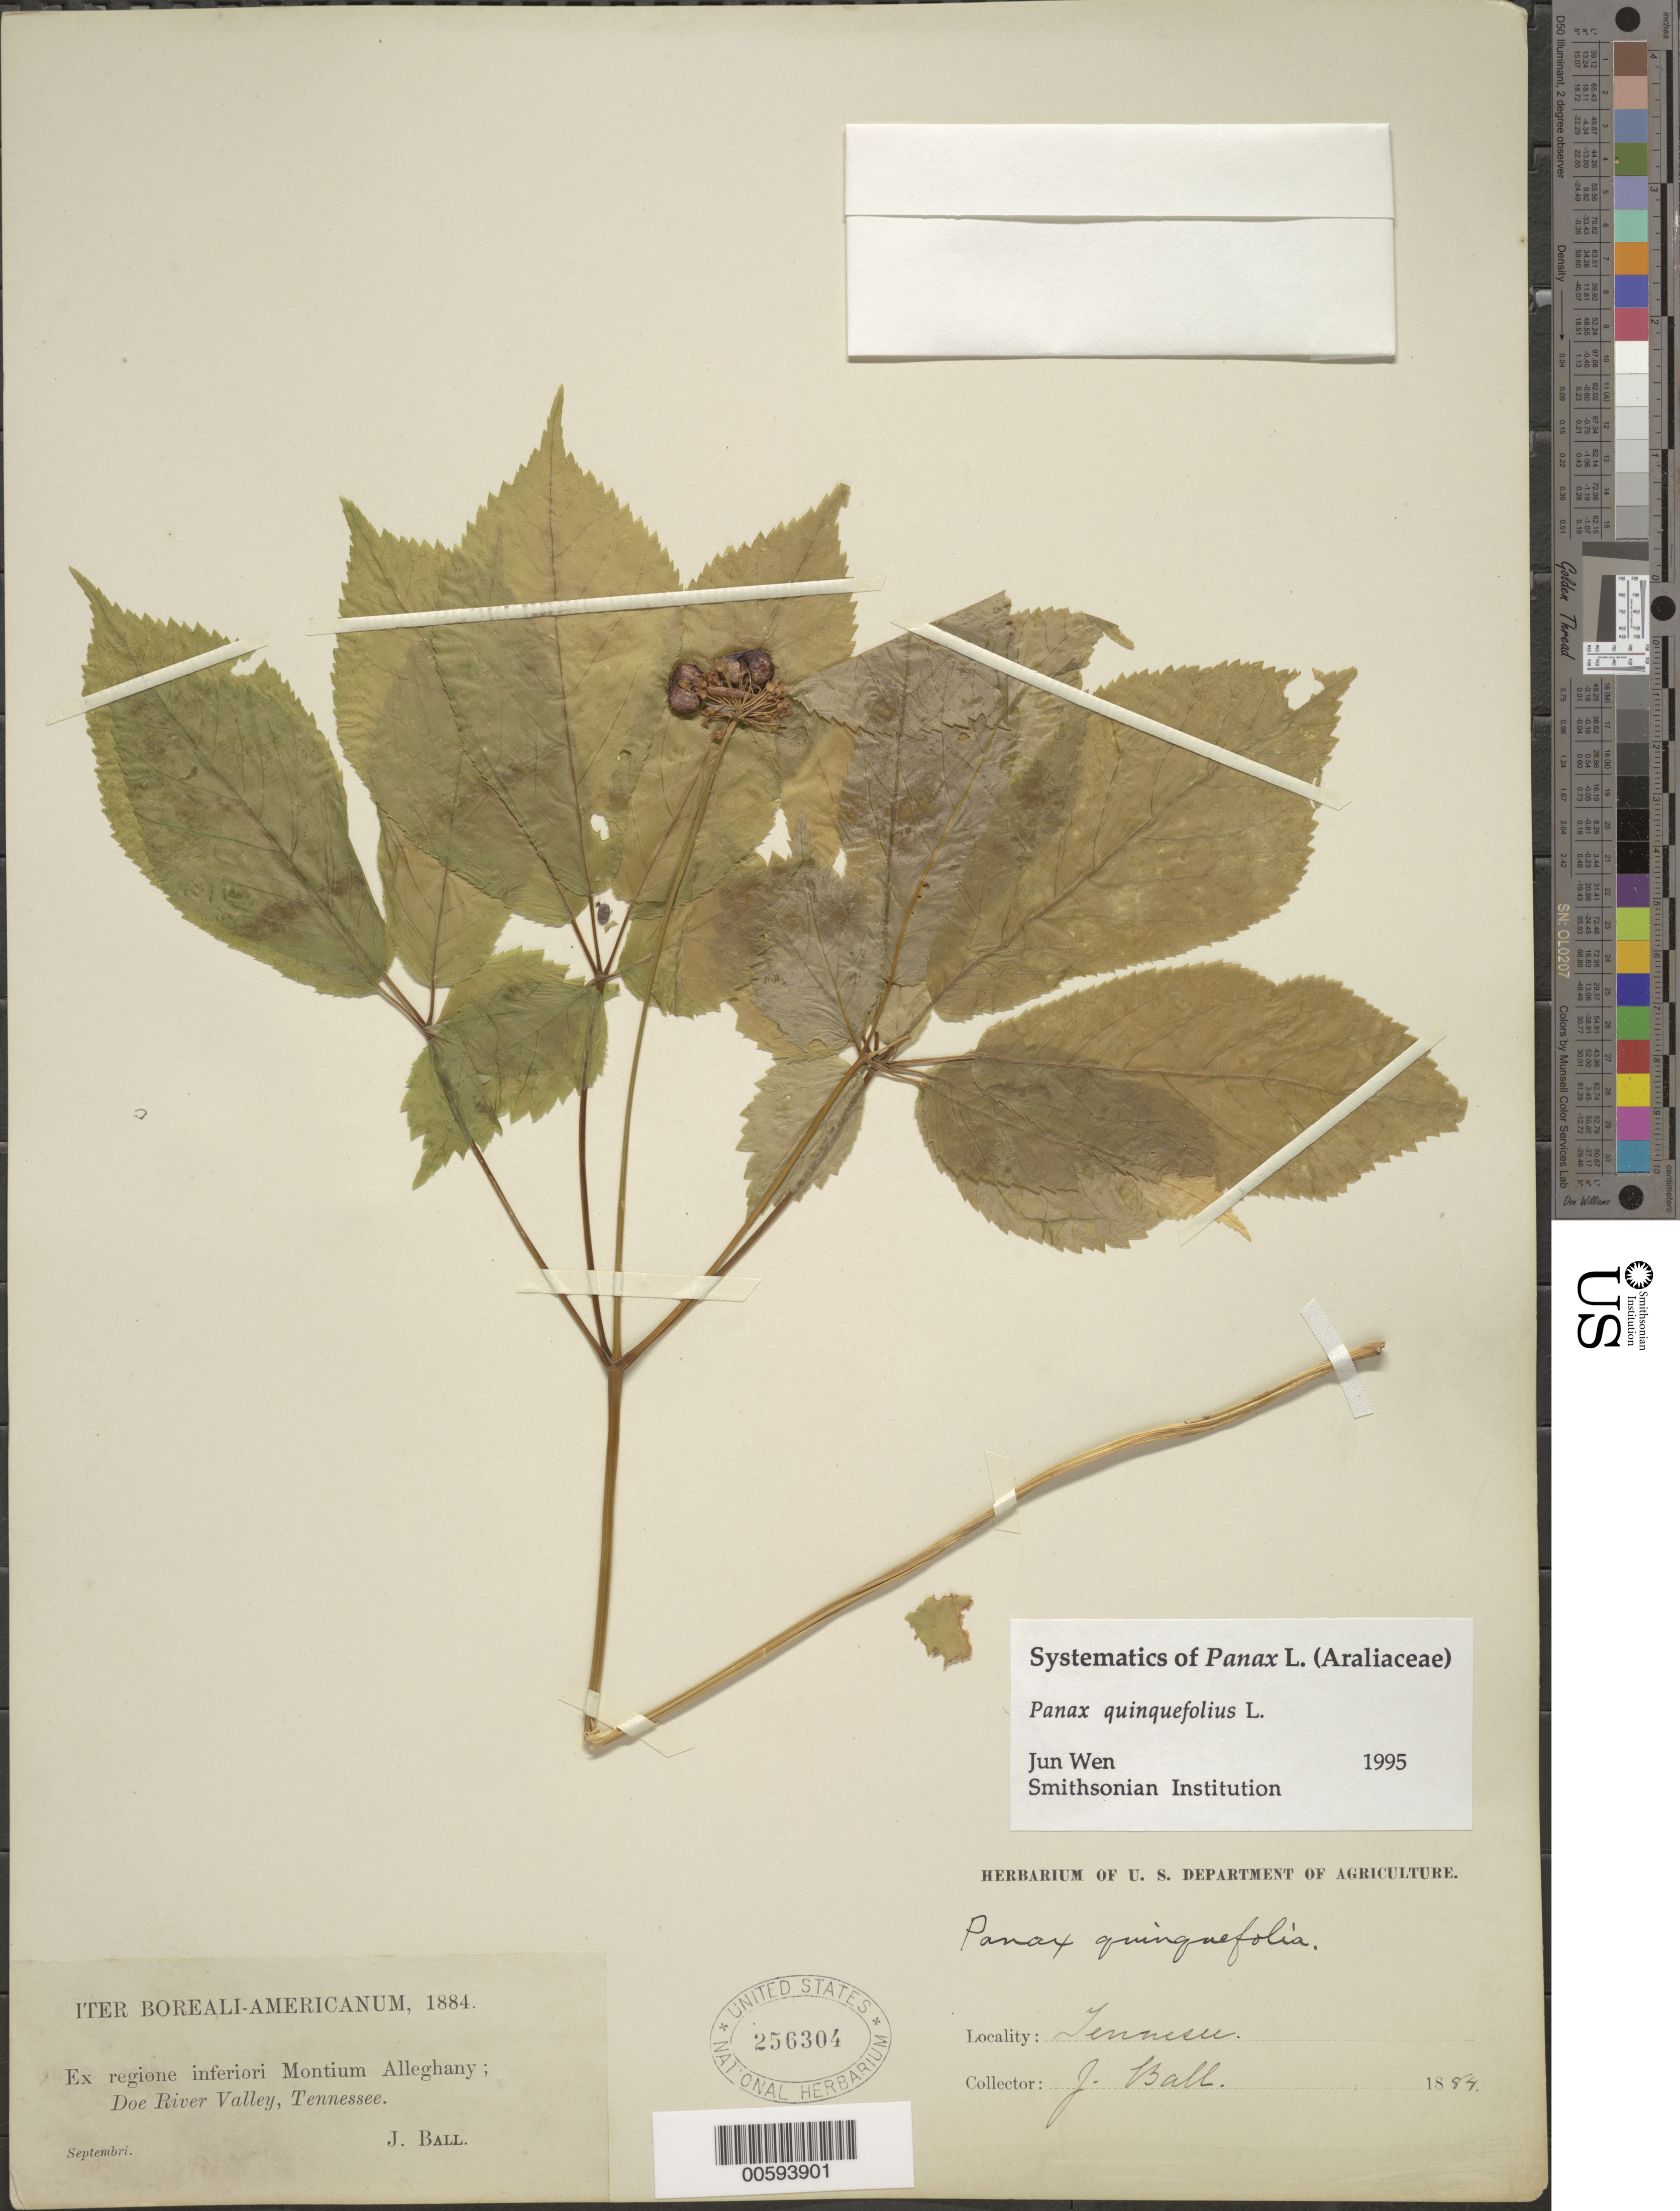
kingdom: Plantae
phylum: Tracheophyta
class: Magnoliopsida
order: Apiales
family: Araliaceae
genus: Panax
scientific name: Panax quinquefolius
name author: L.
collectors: J. Ball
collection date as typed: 1884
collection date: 1884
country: United States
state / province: Tennessee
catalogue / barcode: US 256304